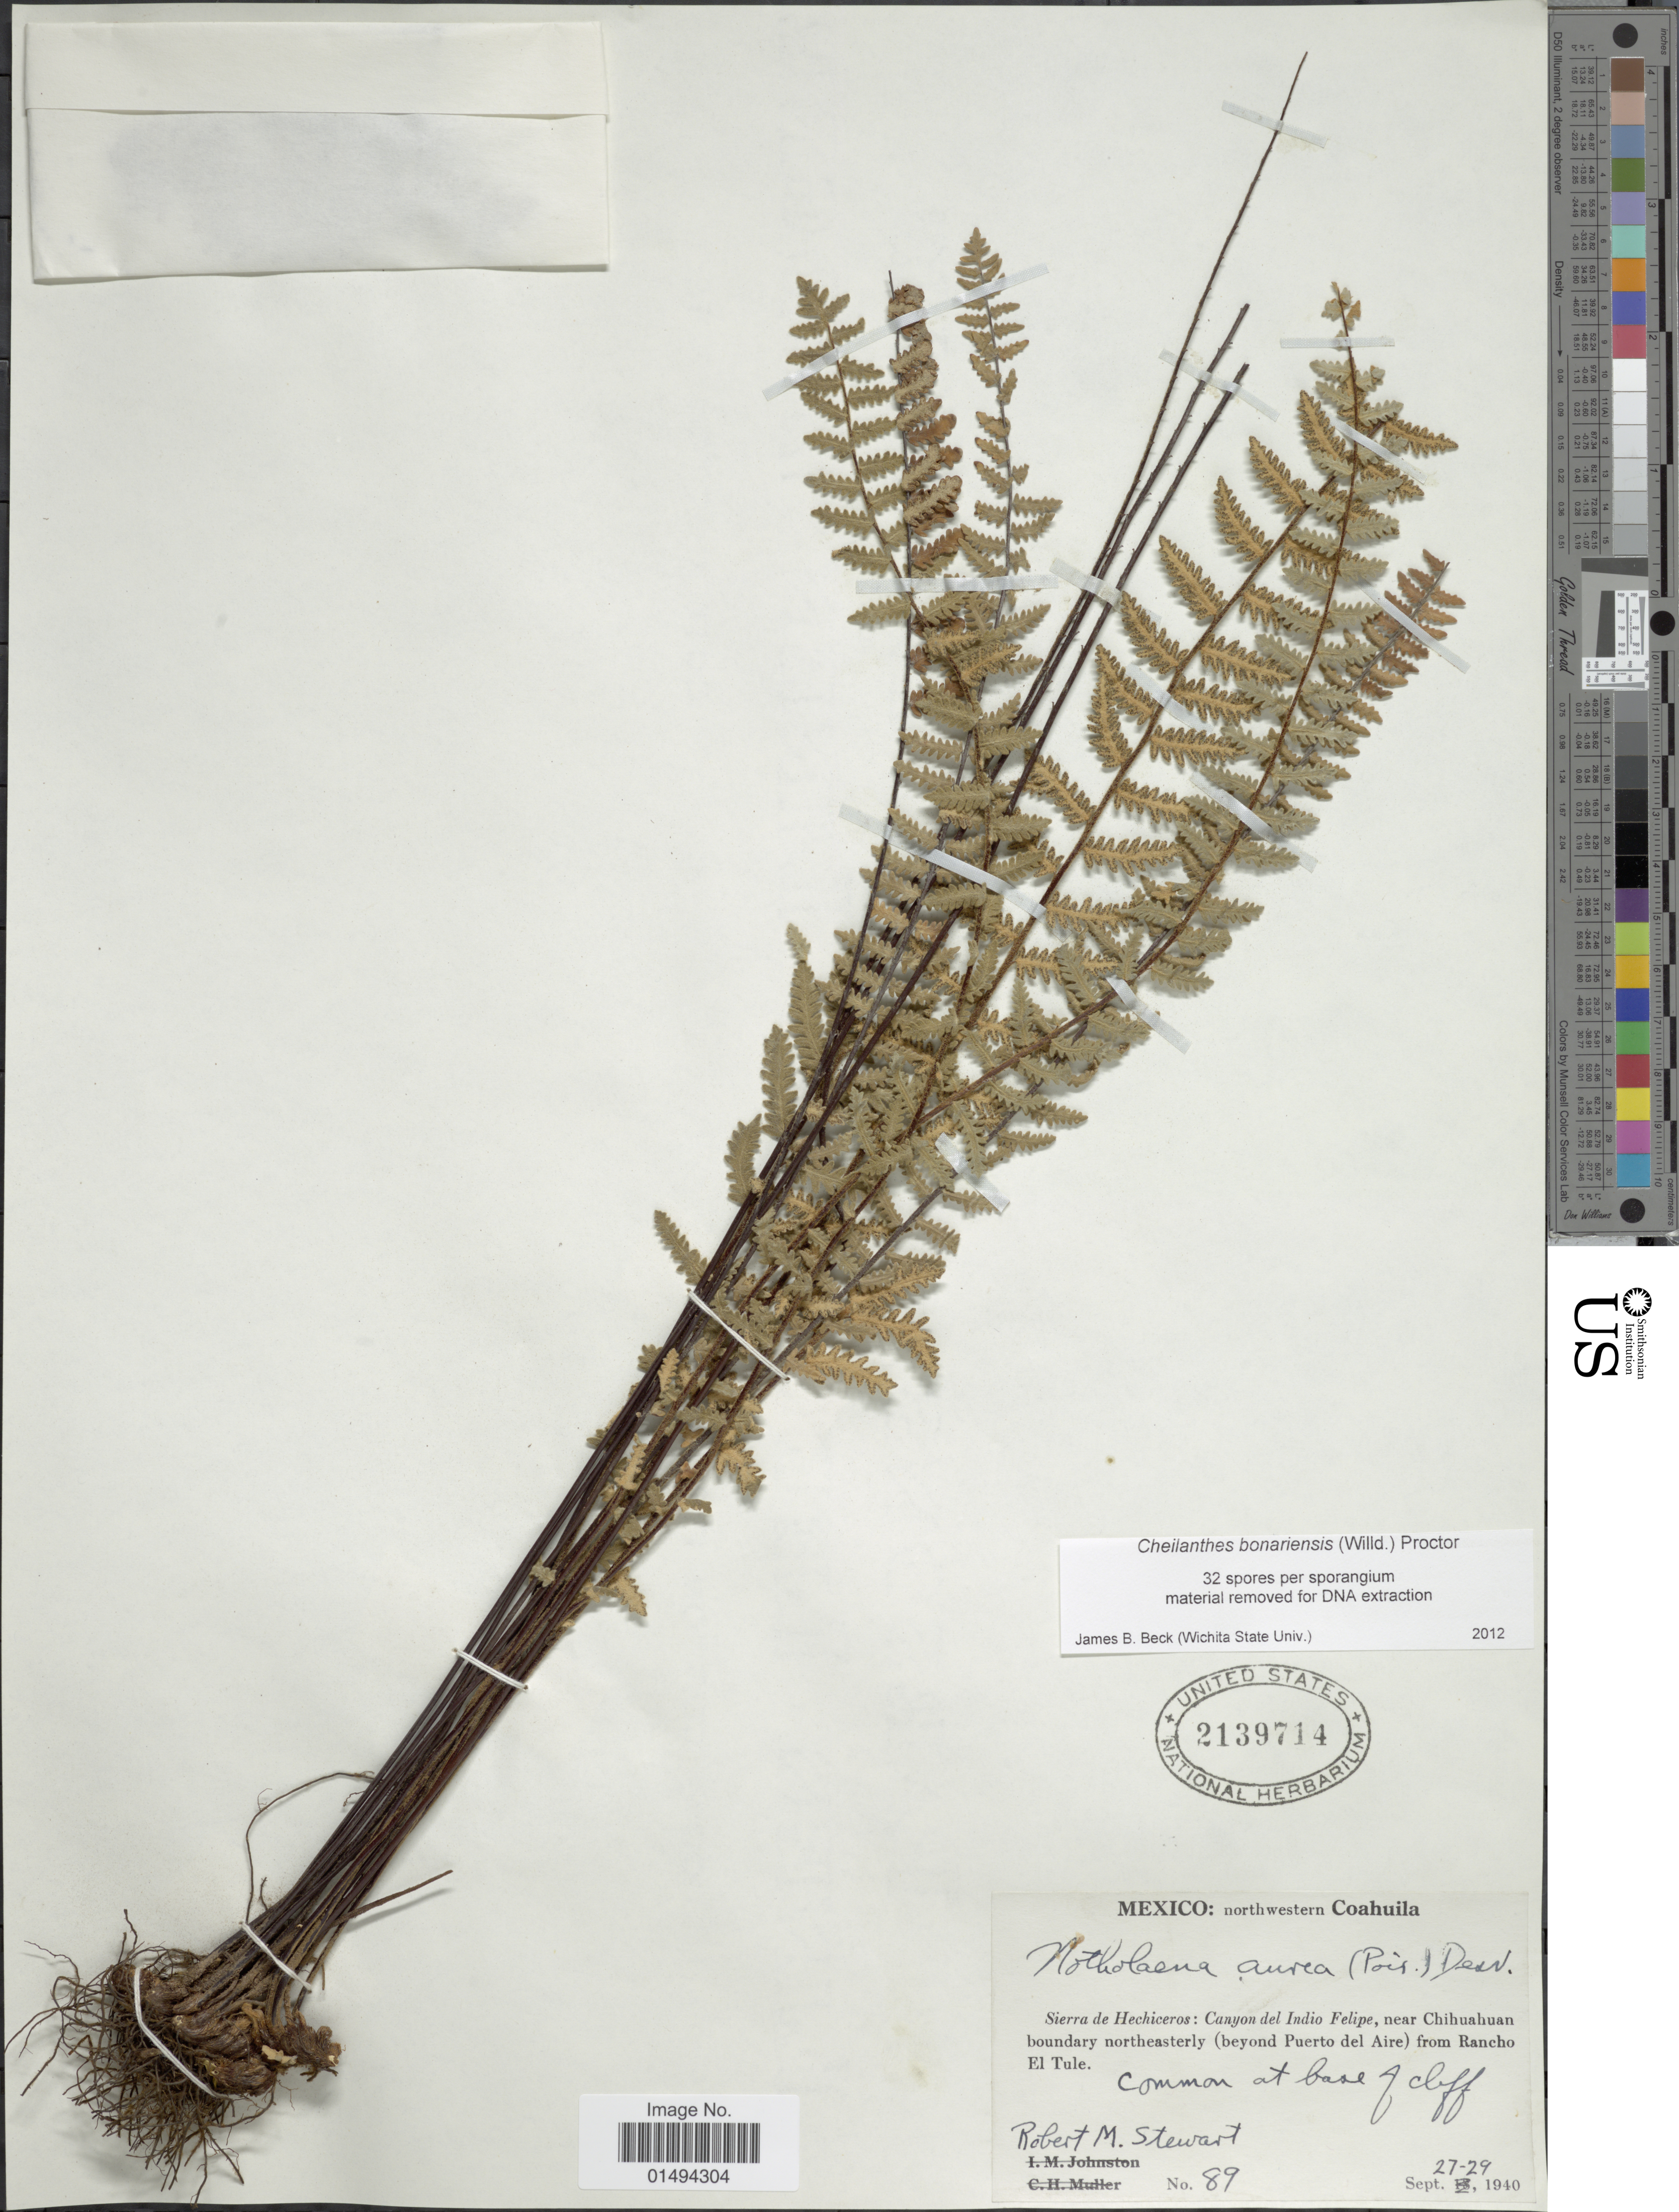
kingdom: Plantae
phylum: Tracheophyta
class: Polypodiopsida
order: Polypodiales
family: Pteridaceae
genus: Myriopteris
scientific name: Myriopteris aurea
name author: (Poir.) Grusz & Windham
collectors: R. M. Stewart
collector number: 89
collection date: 1940-09-27/1940-09-29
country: Mexico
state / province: Coahuila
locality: Northwestern Coahuila, Sierra de Hechiceros:Canyon del Indio Felipe, near Chihuahuan boundary northeasterly (beyond Puerto del Aire) from Rancho El Tule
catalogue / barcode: US 2139714